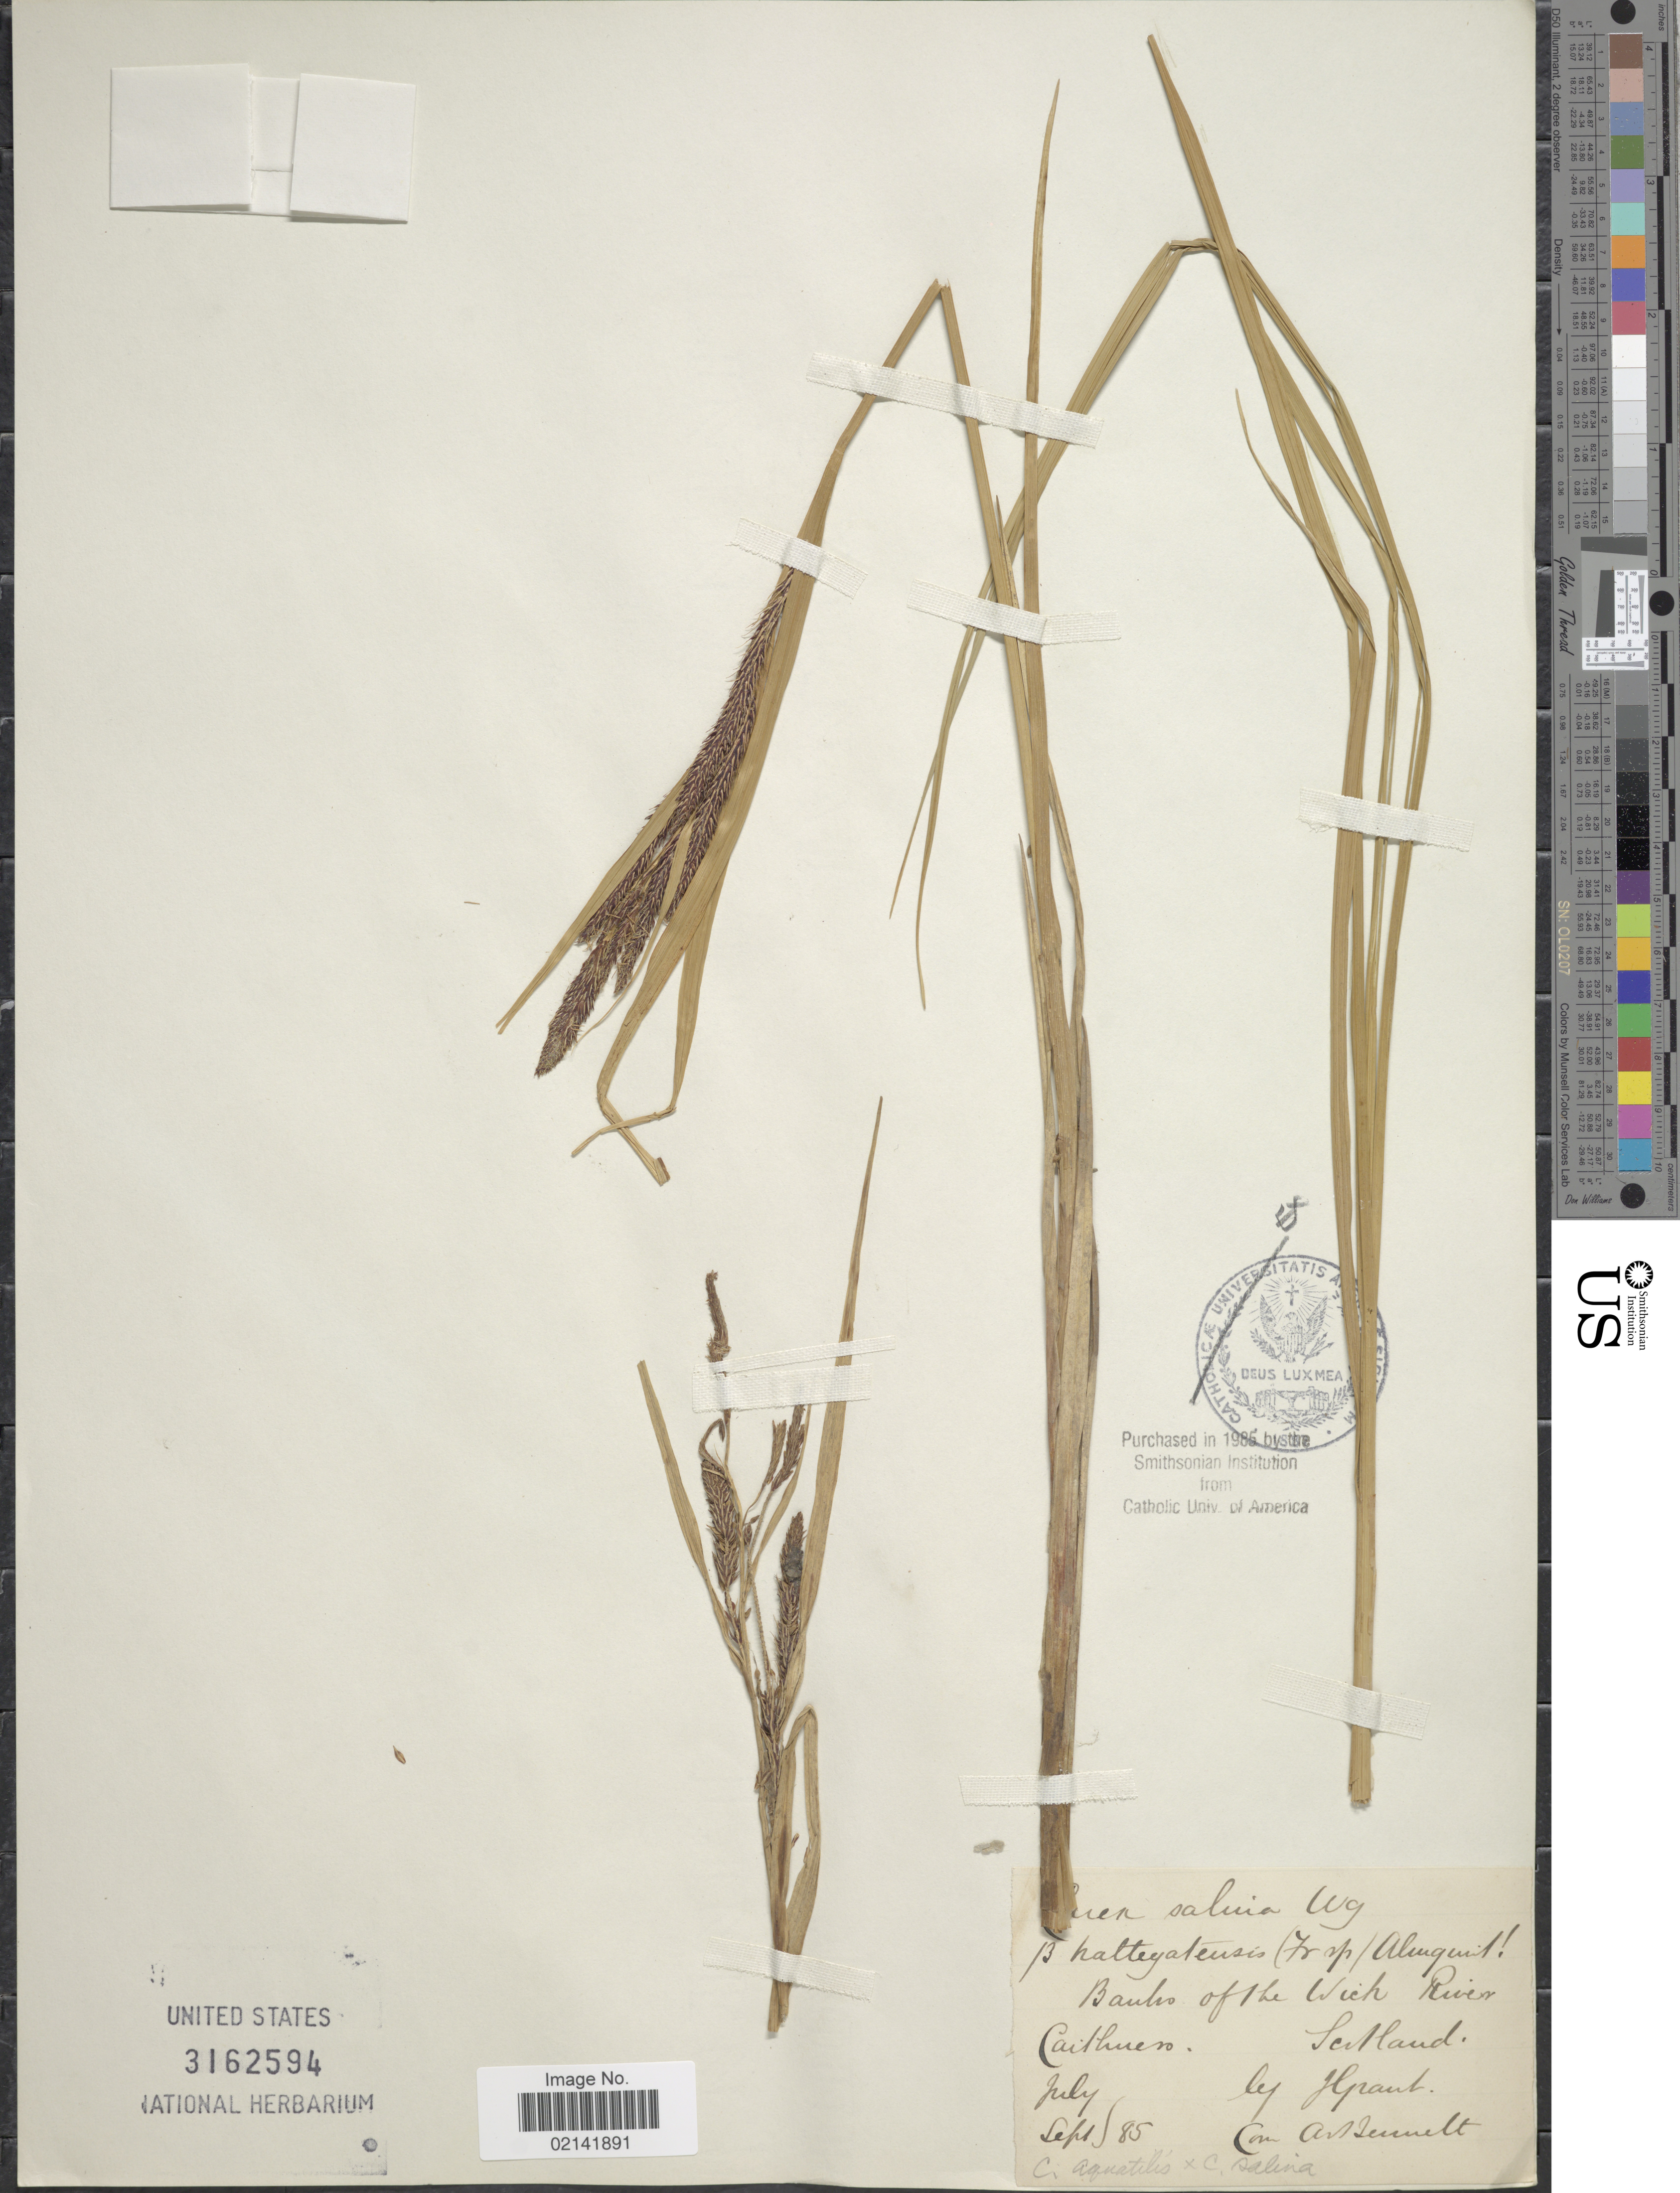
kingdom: Plantae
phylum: Tracheophyta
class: Liliopsida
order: Poales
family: Cyperaceae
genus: Carex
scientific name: Carex aquatilis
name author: Wahlenb.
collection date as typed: Transcribed d/m/y: /7/85 to /9/85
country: United Kingdom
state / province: Scotland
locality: Baules of the Wich River. Caithuero. Scotland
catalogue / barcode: US 3162594